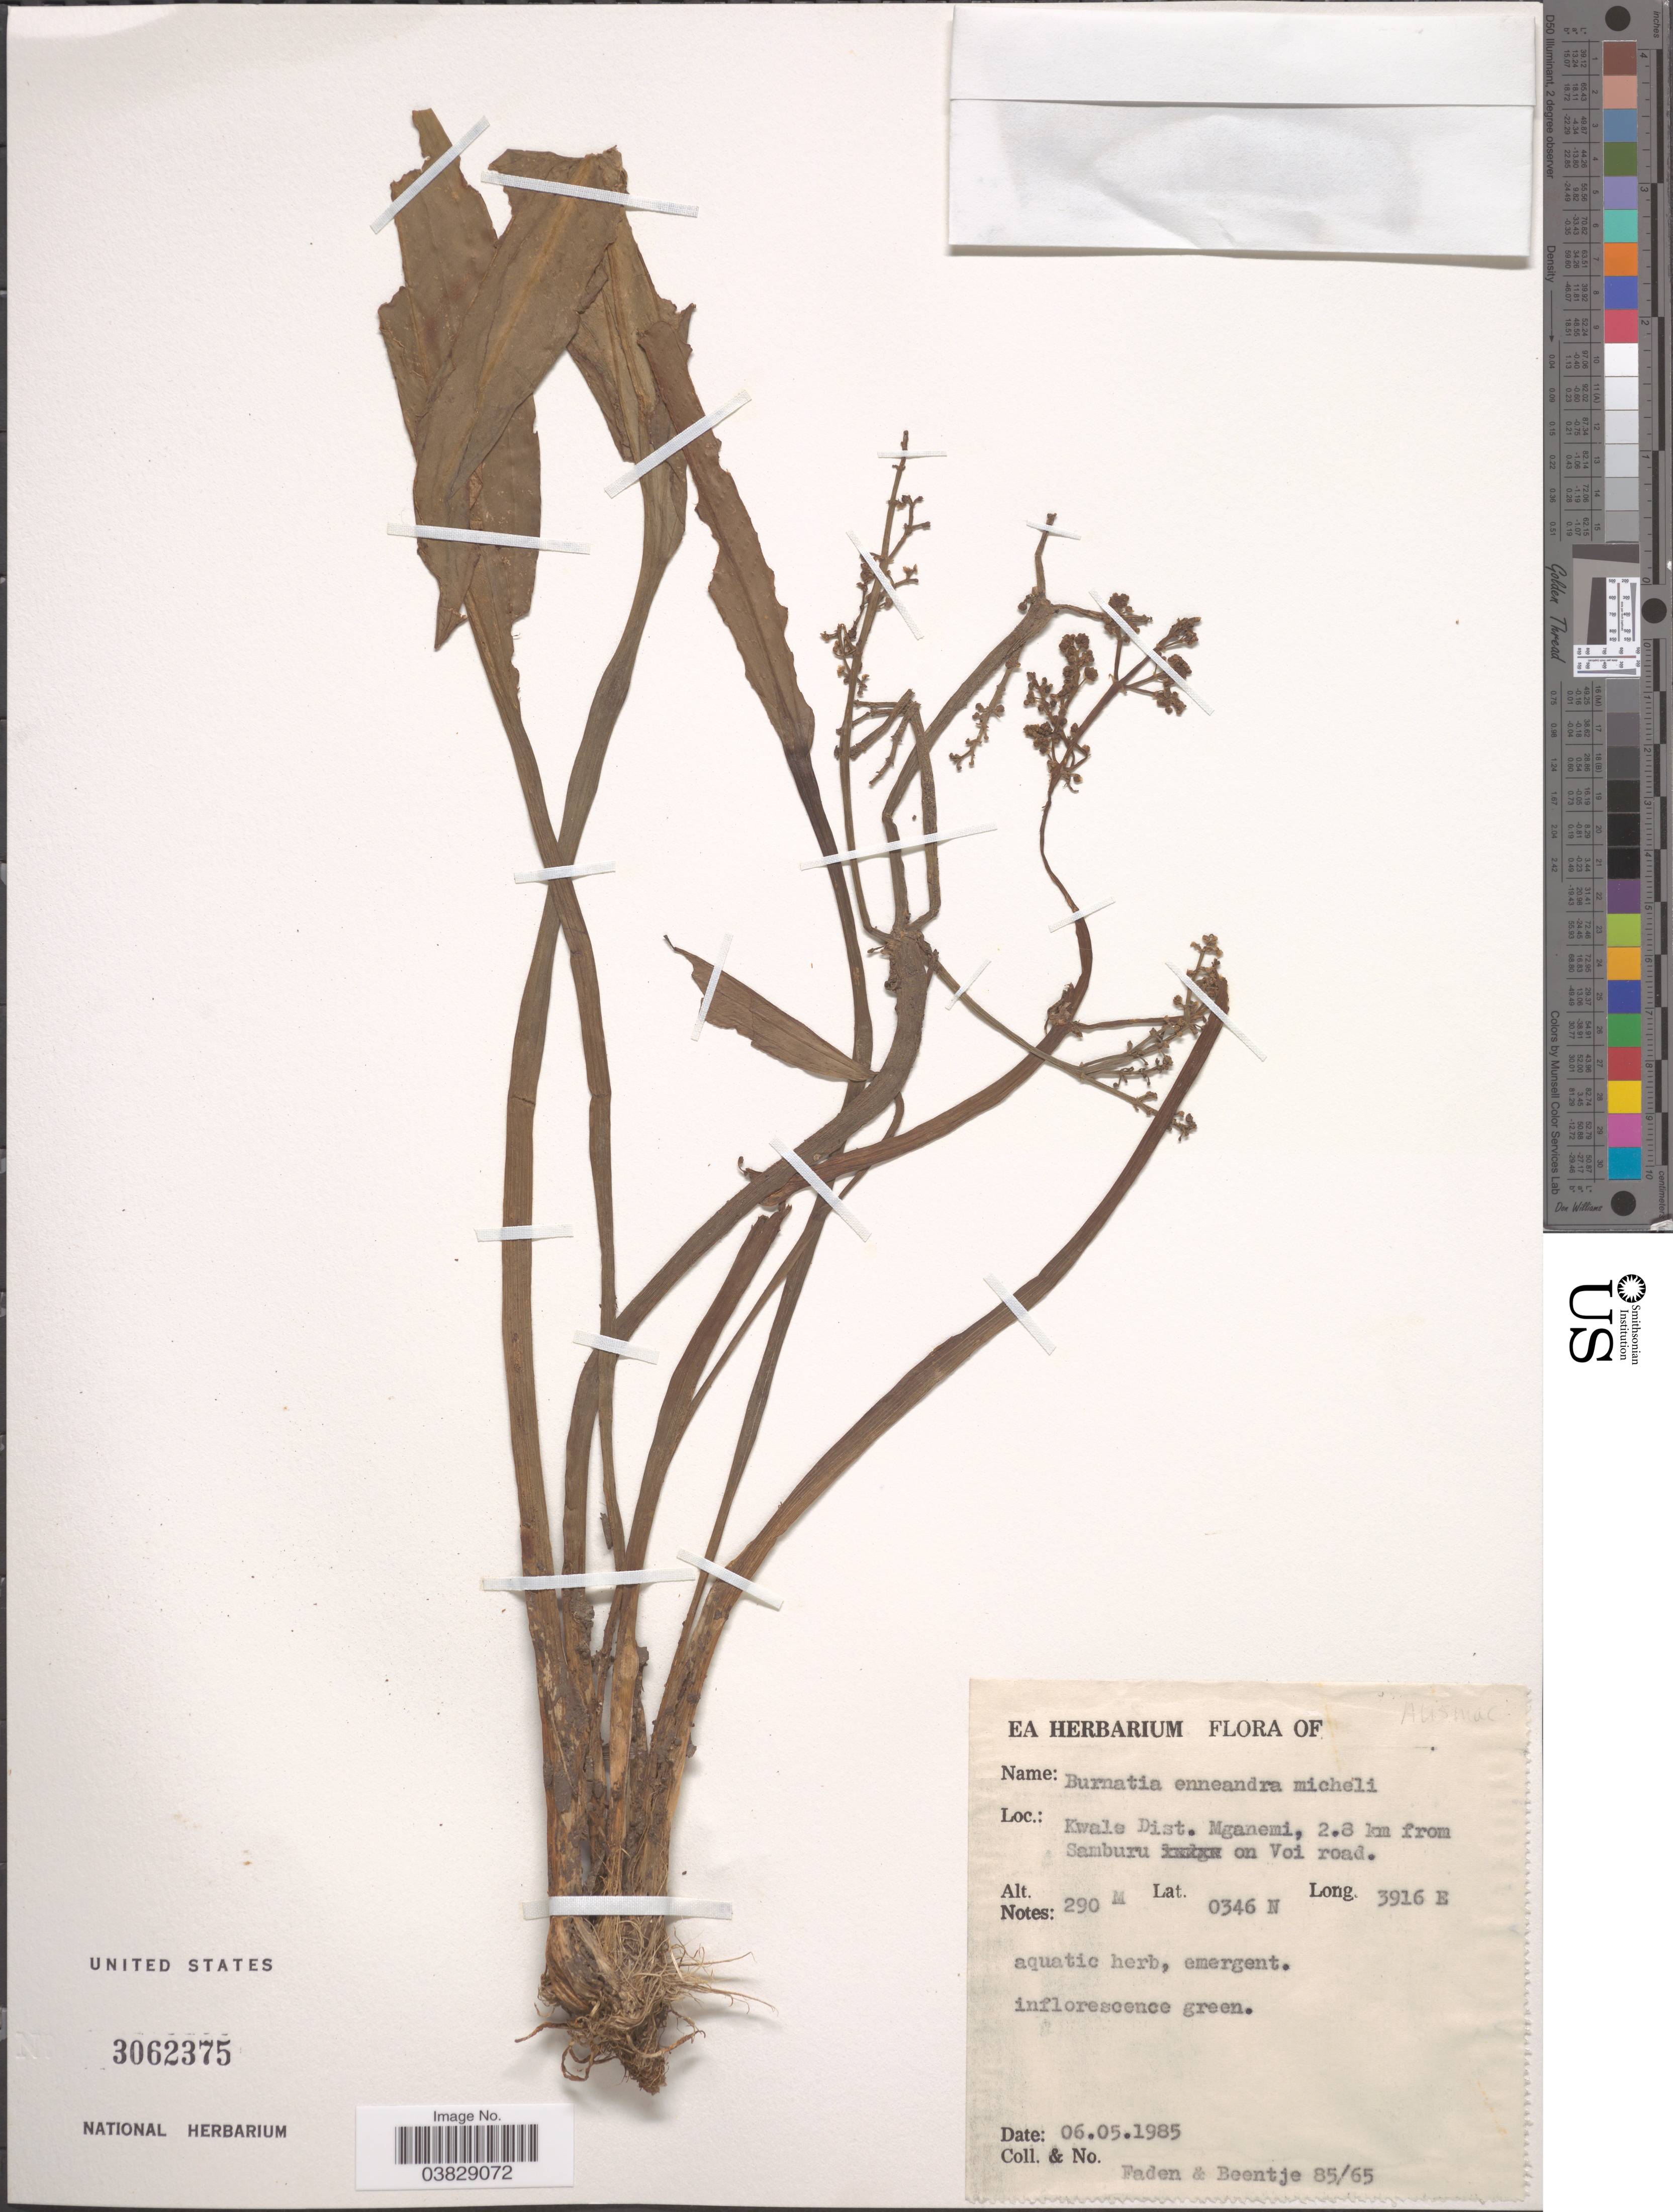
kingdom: Plantae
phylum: Tracheophyta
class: Liliopsida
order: Alismatales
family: Alismataceae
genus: Burnatia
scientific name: Burnatia enneandra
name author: Micheli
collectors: -- Faden & -- Beentje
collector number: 85/65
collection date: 1985-05-06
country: Kenya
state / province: Kwale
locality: Kwale Dist. Mganemi, 2.8 km from Samburu on Voi road.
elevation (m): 290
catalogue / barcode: US 3062375